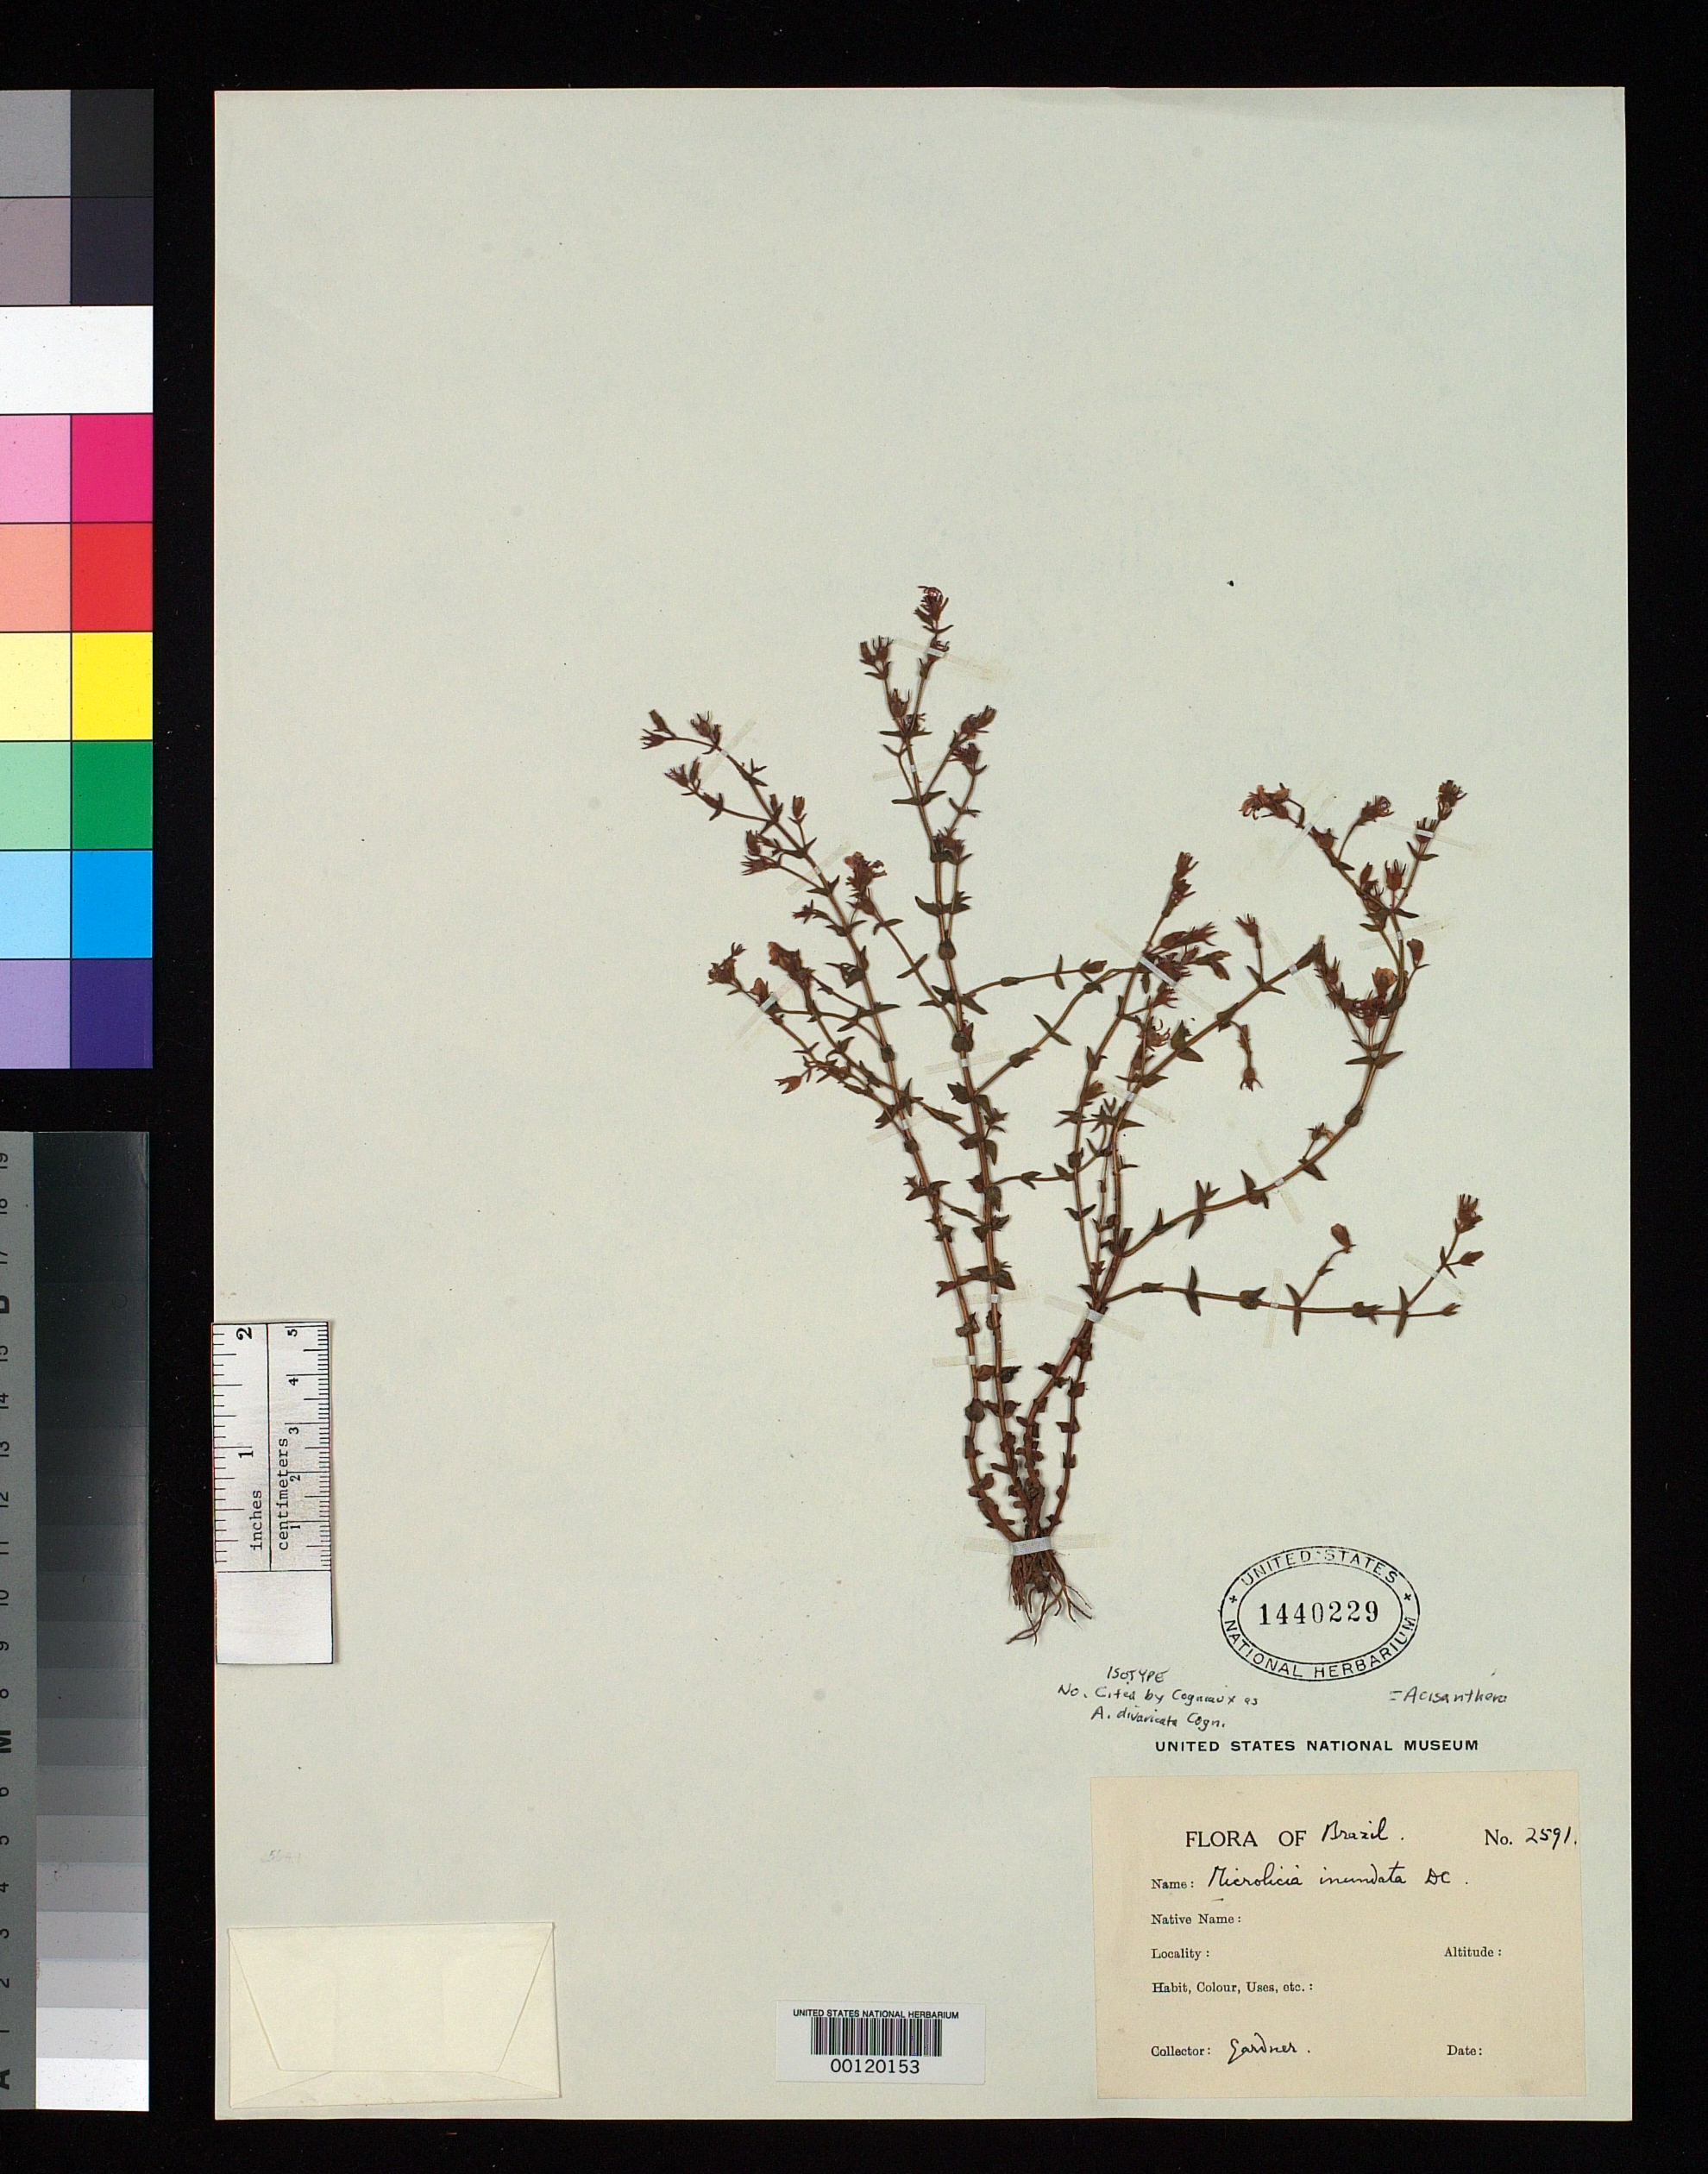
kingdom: Plantae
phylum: Tracheophyta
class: Magnoliopsida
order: Myrtales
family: Melastomataceae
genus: Acisanthera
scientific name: Acisanthera divaricata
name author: Cogn. in Mart.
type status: Isotype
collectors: G. Gardner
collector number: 2591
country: Brazil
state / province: Piauí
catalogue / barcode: US 1440229